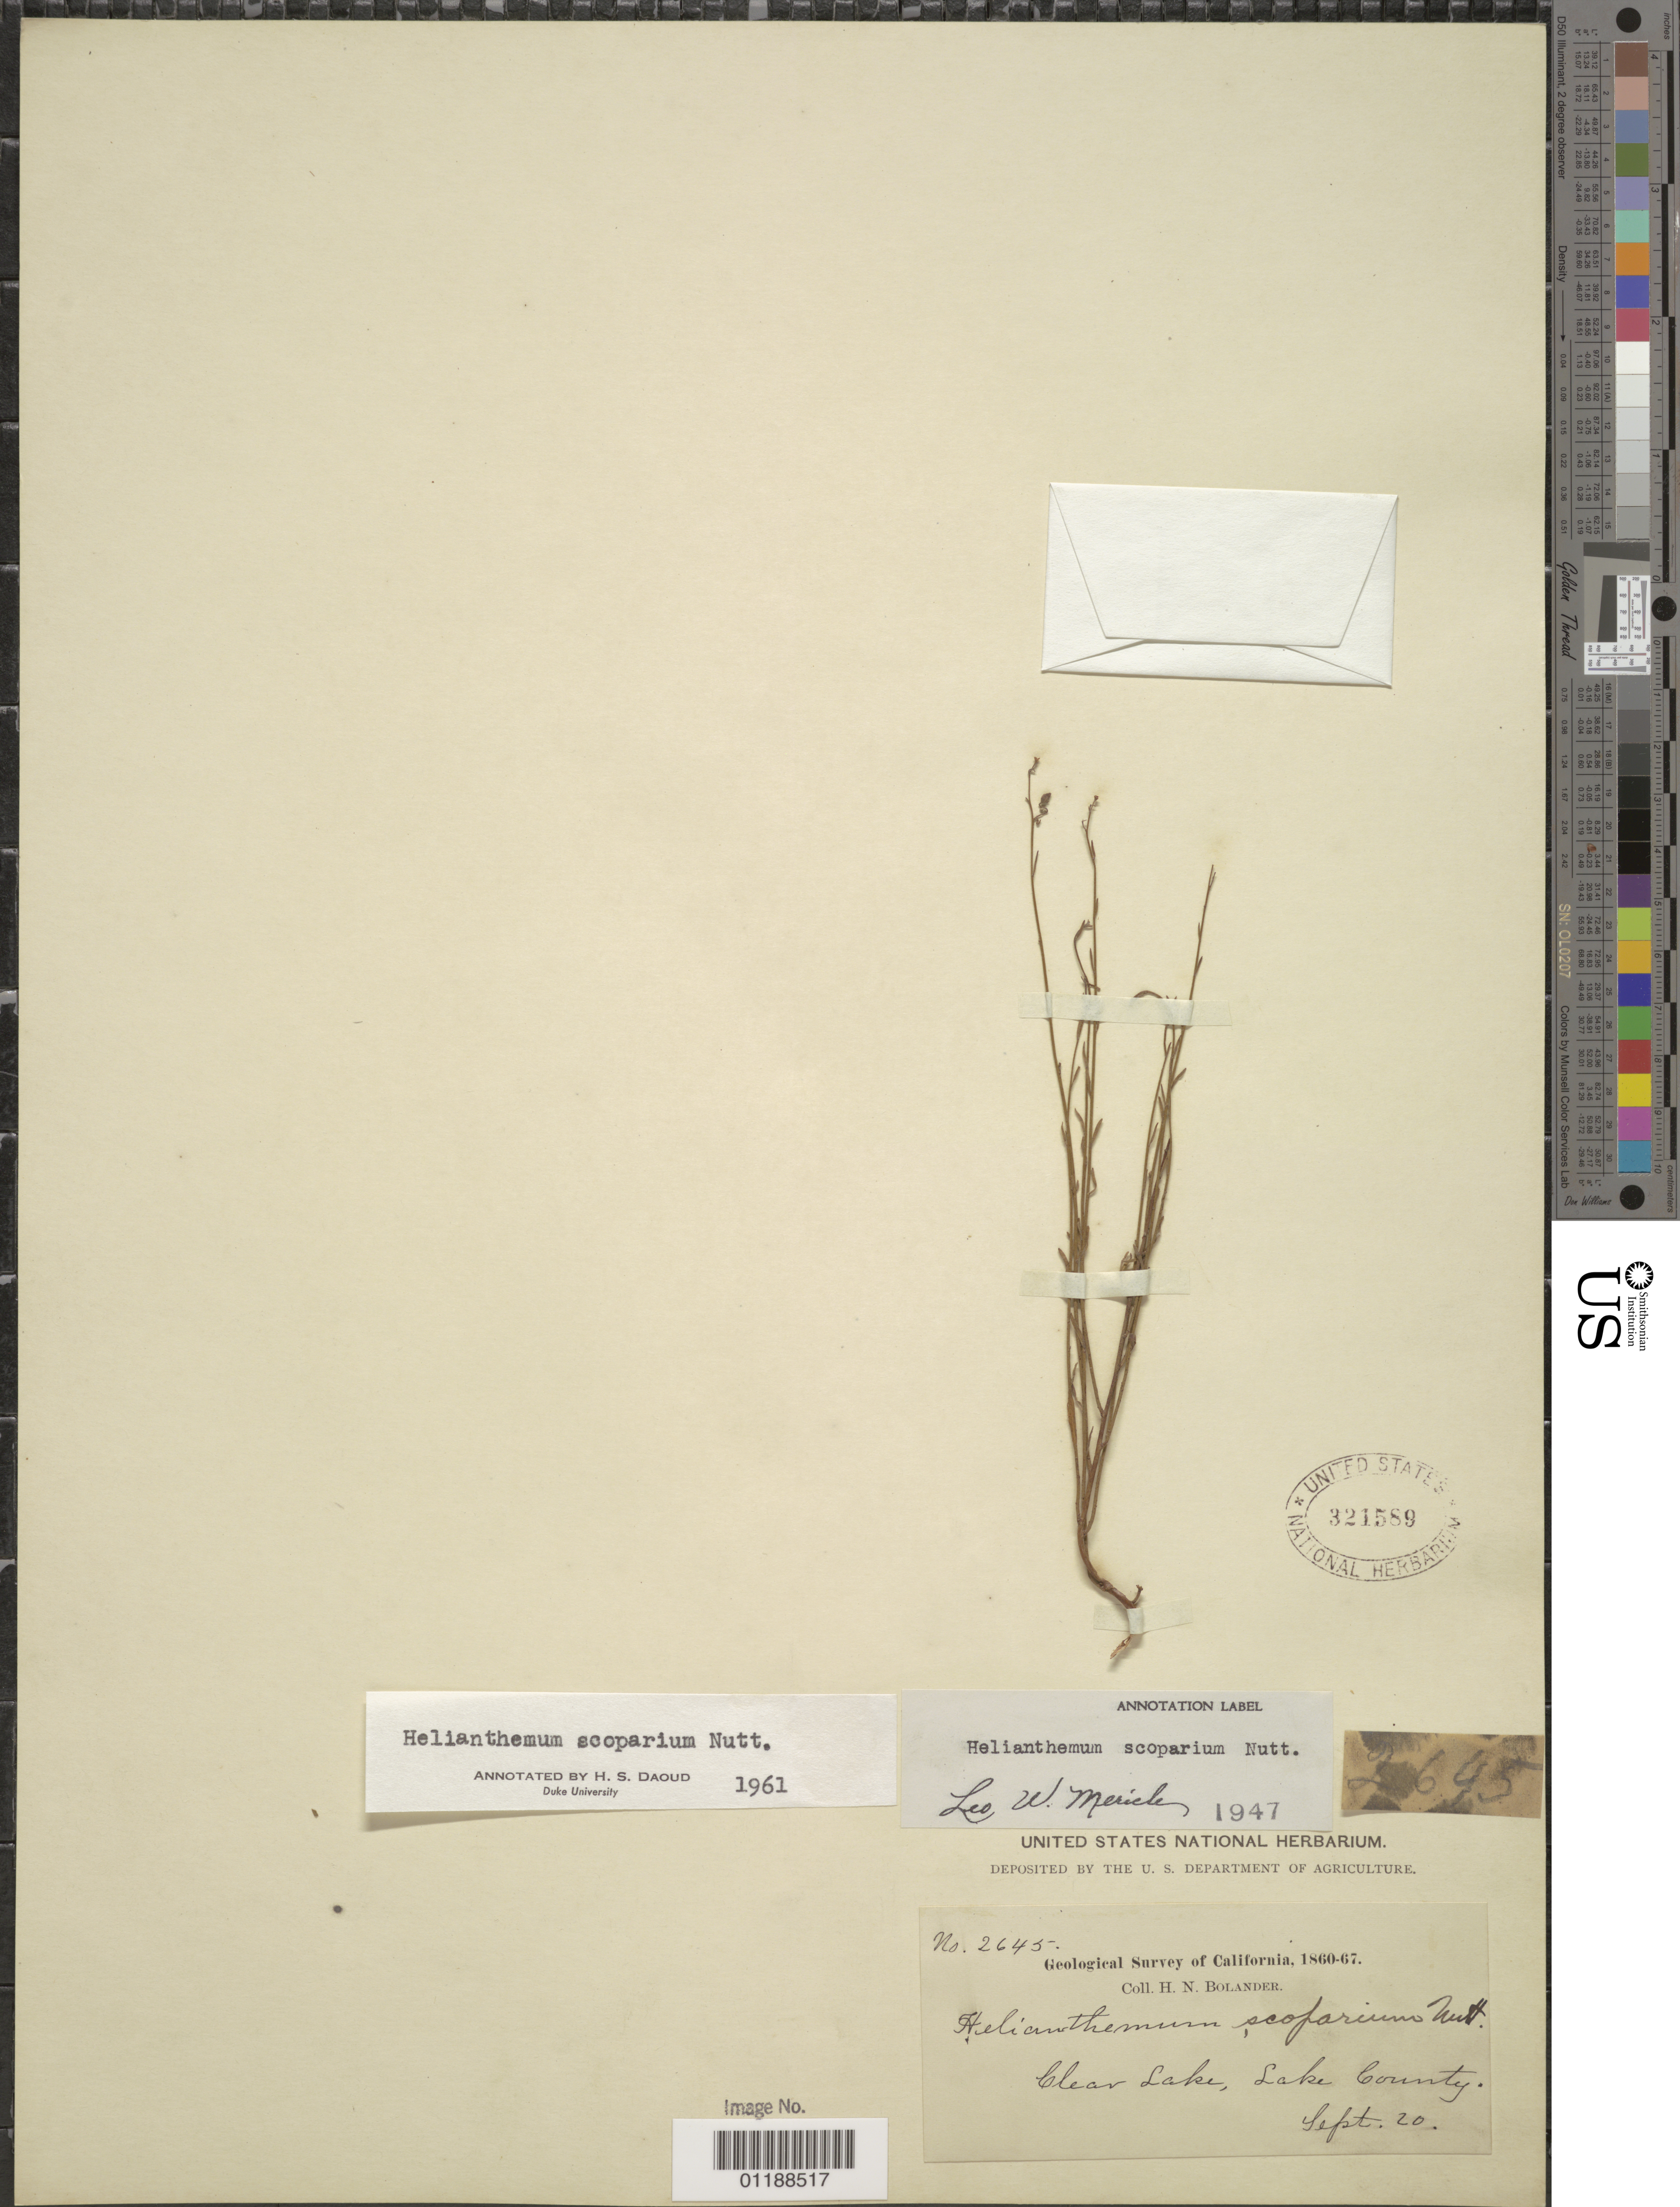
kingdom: Plantae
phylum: Tracheophyta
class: Magnoliopsida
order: Malvales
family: Cistaceae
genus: Helianthemum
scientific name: Helianthemum scoparium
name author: Nutt. ex Torr. & A. Gray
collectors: H. Bolander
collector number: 2645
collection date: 1860-09-20/1867-09-20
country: United States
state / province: California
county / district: Lake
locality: Clear Lake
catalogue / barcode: US 321589